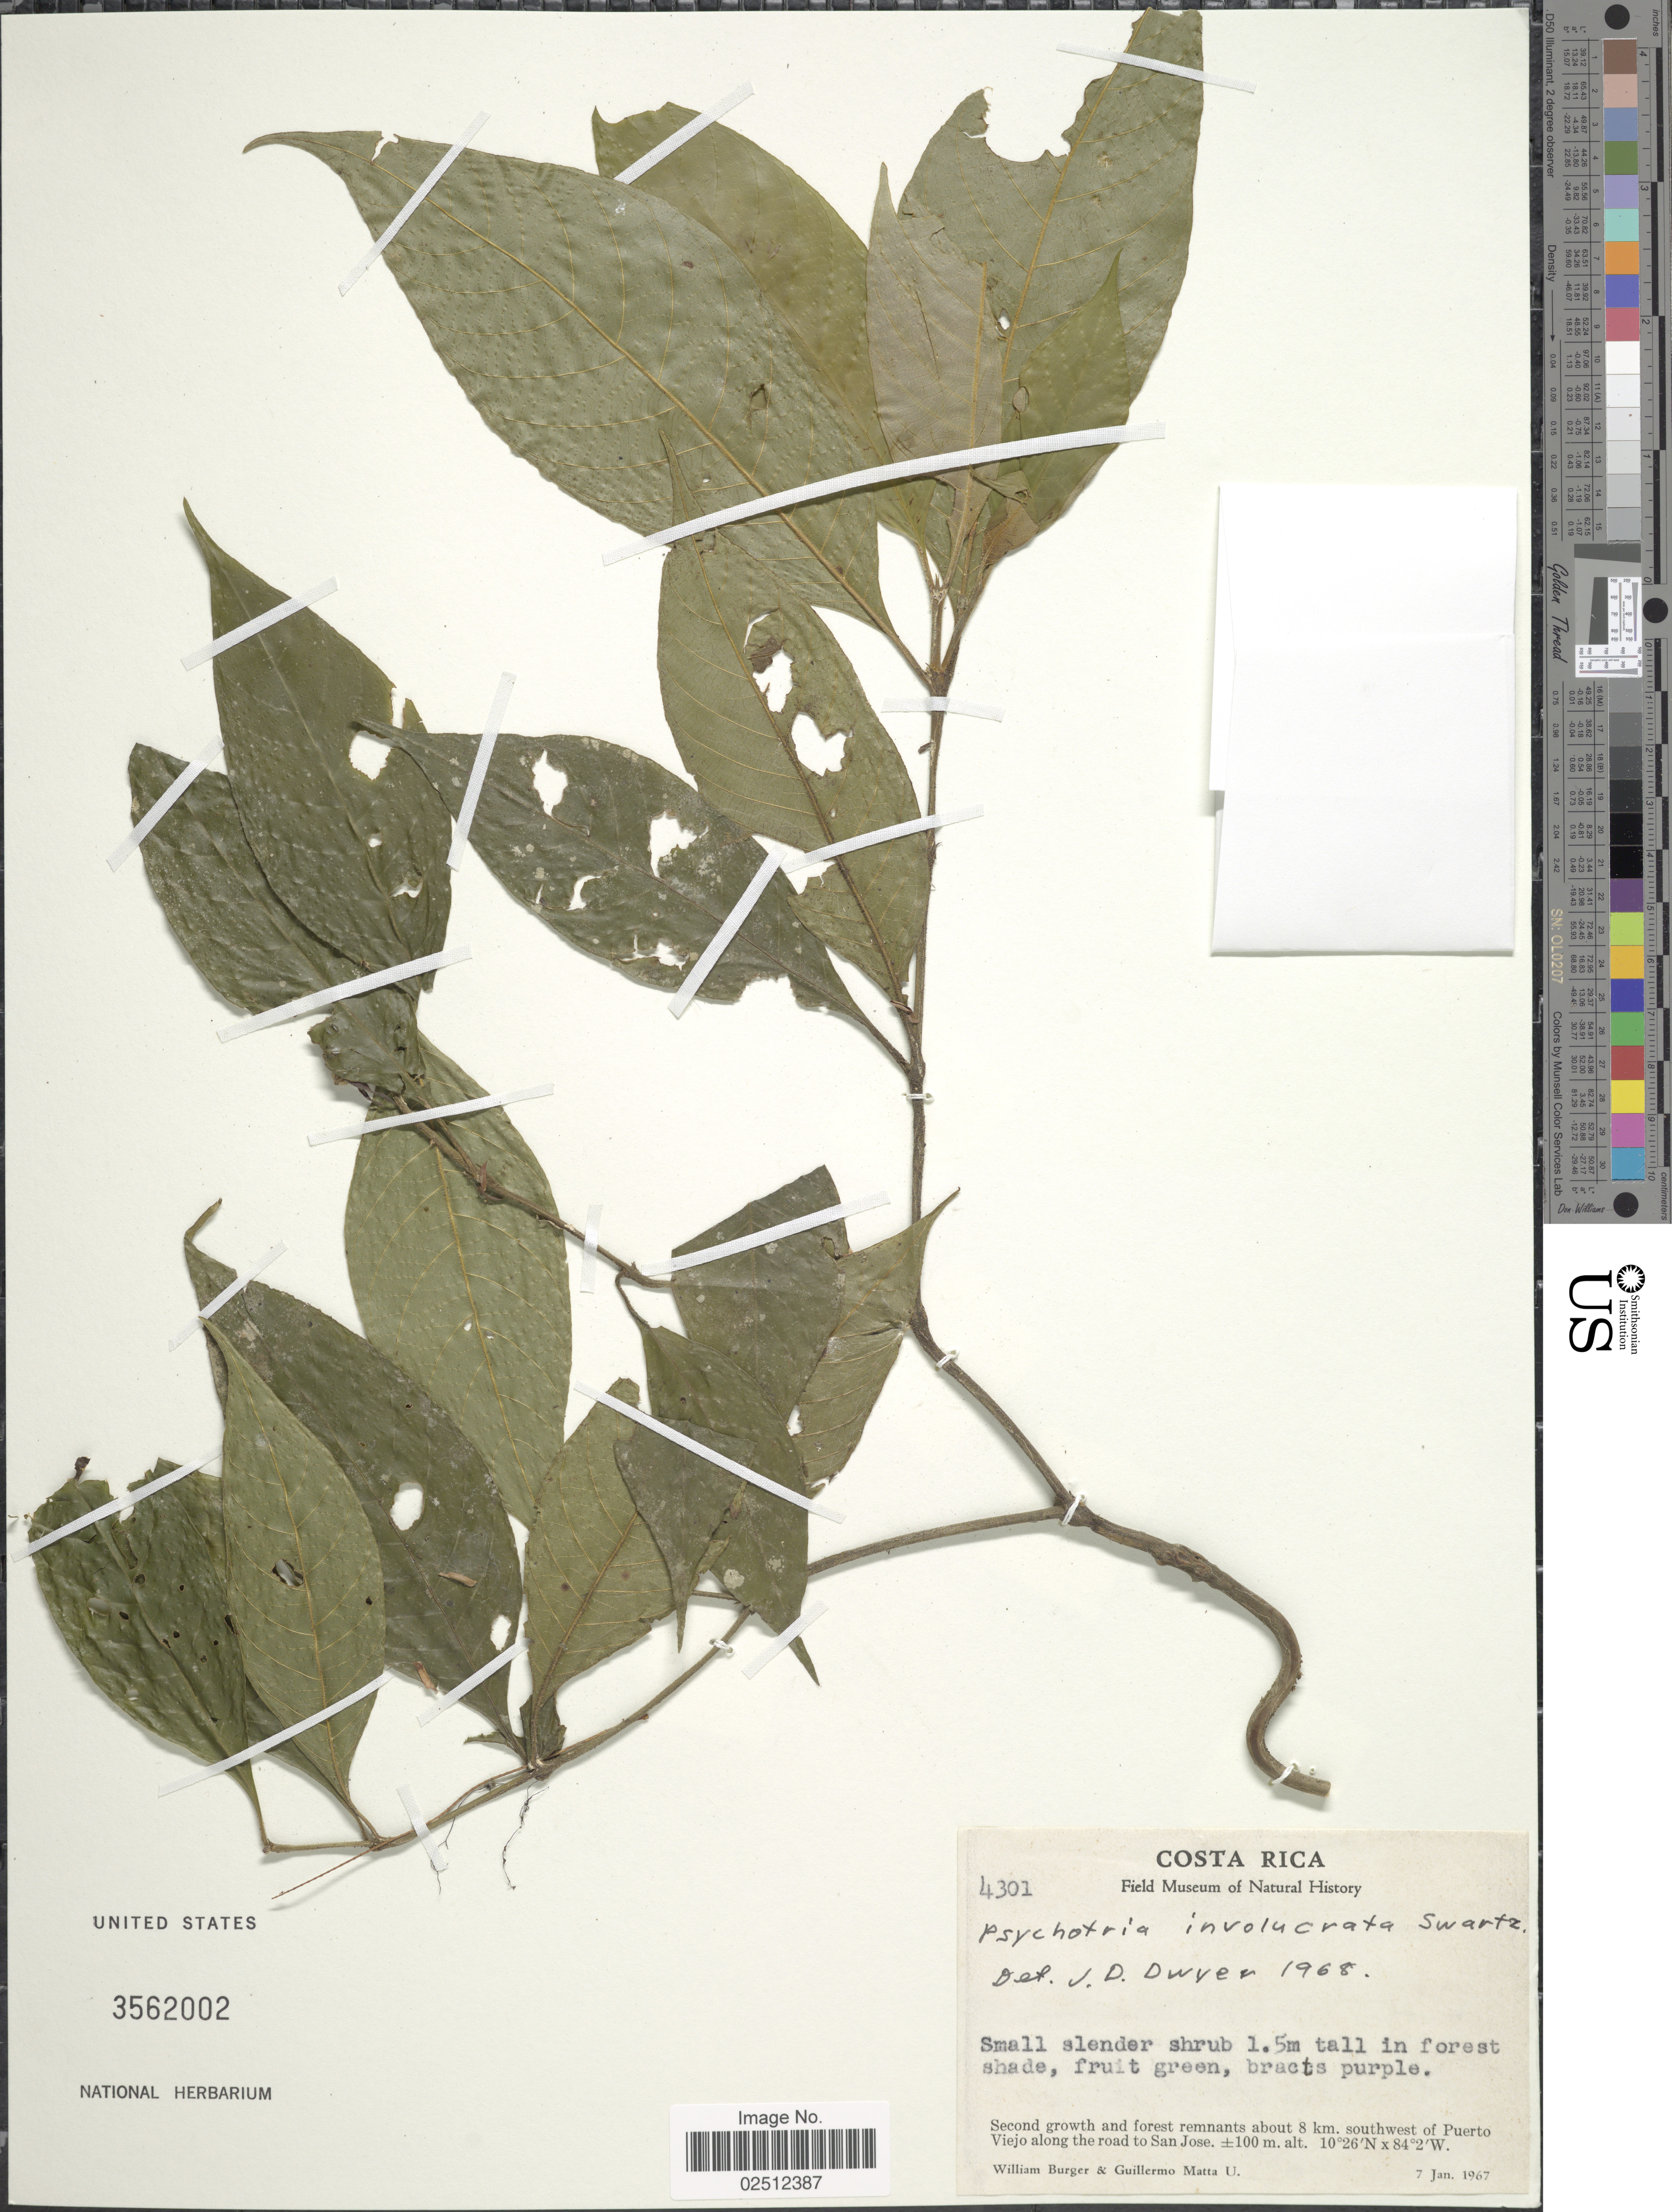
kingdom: Plantae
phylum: Tracheophyta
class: Magnoliopsida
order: Gentianales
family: Rubiaceae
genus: Psychotria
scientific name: Psychotria involucrata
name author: Sw.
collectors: W. Burger & G. Matta U.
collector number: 4301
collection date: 1967-01-07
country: Costa Rica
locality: Second growth and forest remnants about 8 km. southwest of Puerto Viejo along the road to San Jose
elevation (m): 100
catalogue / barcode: US 3562002